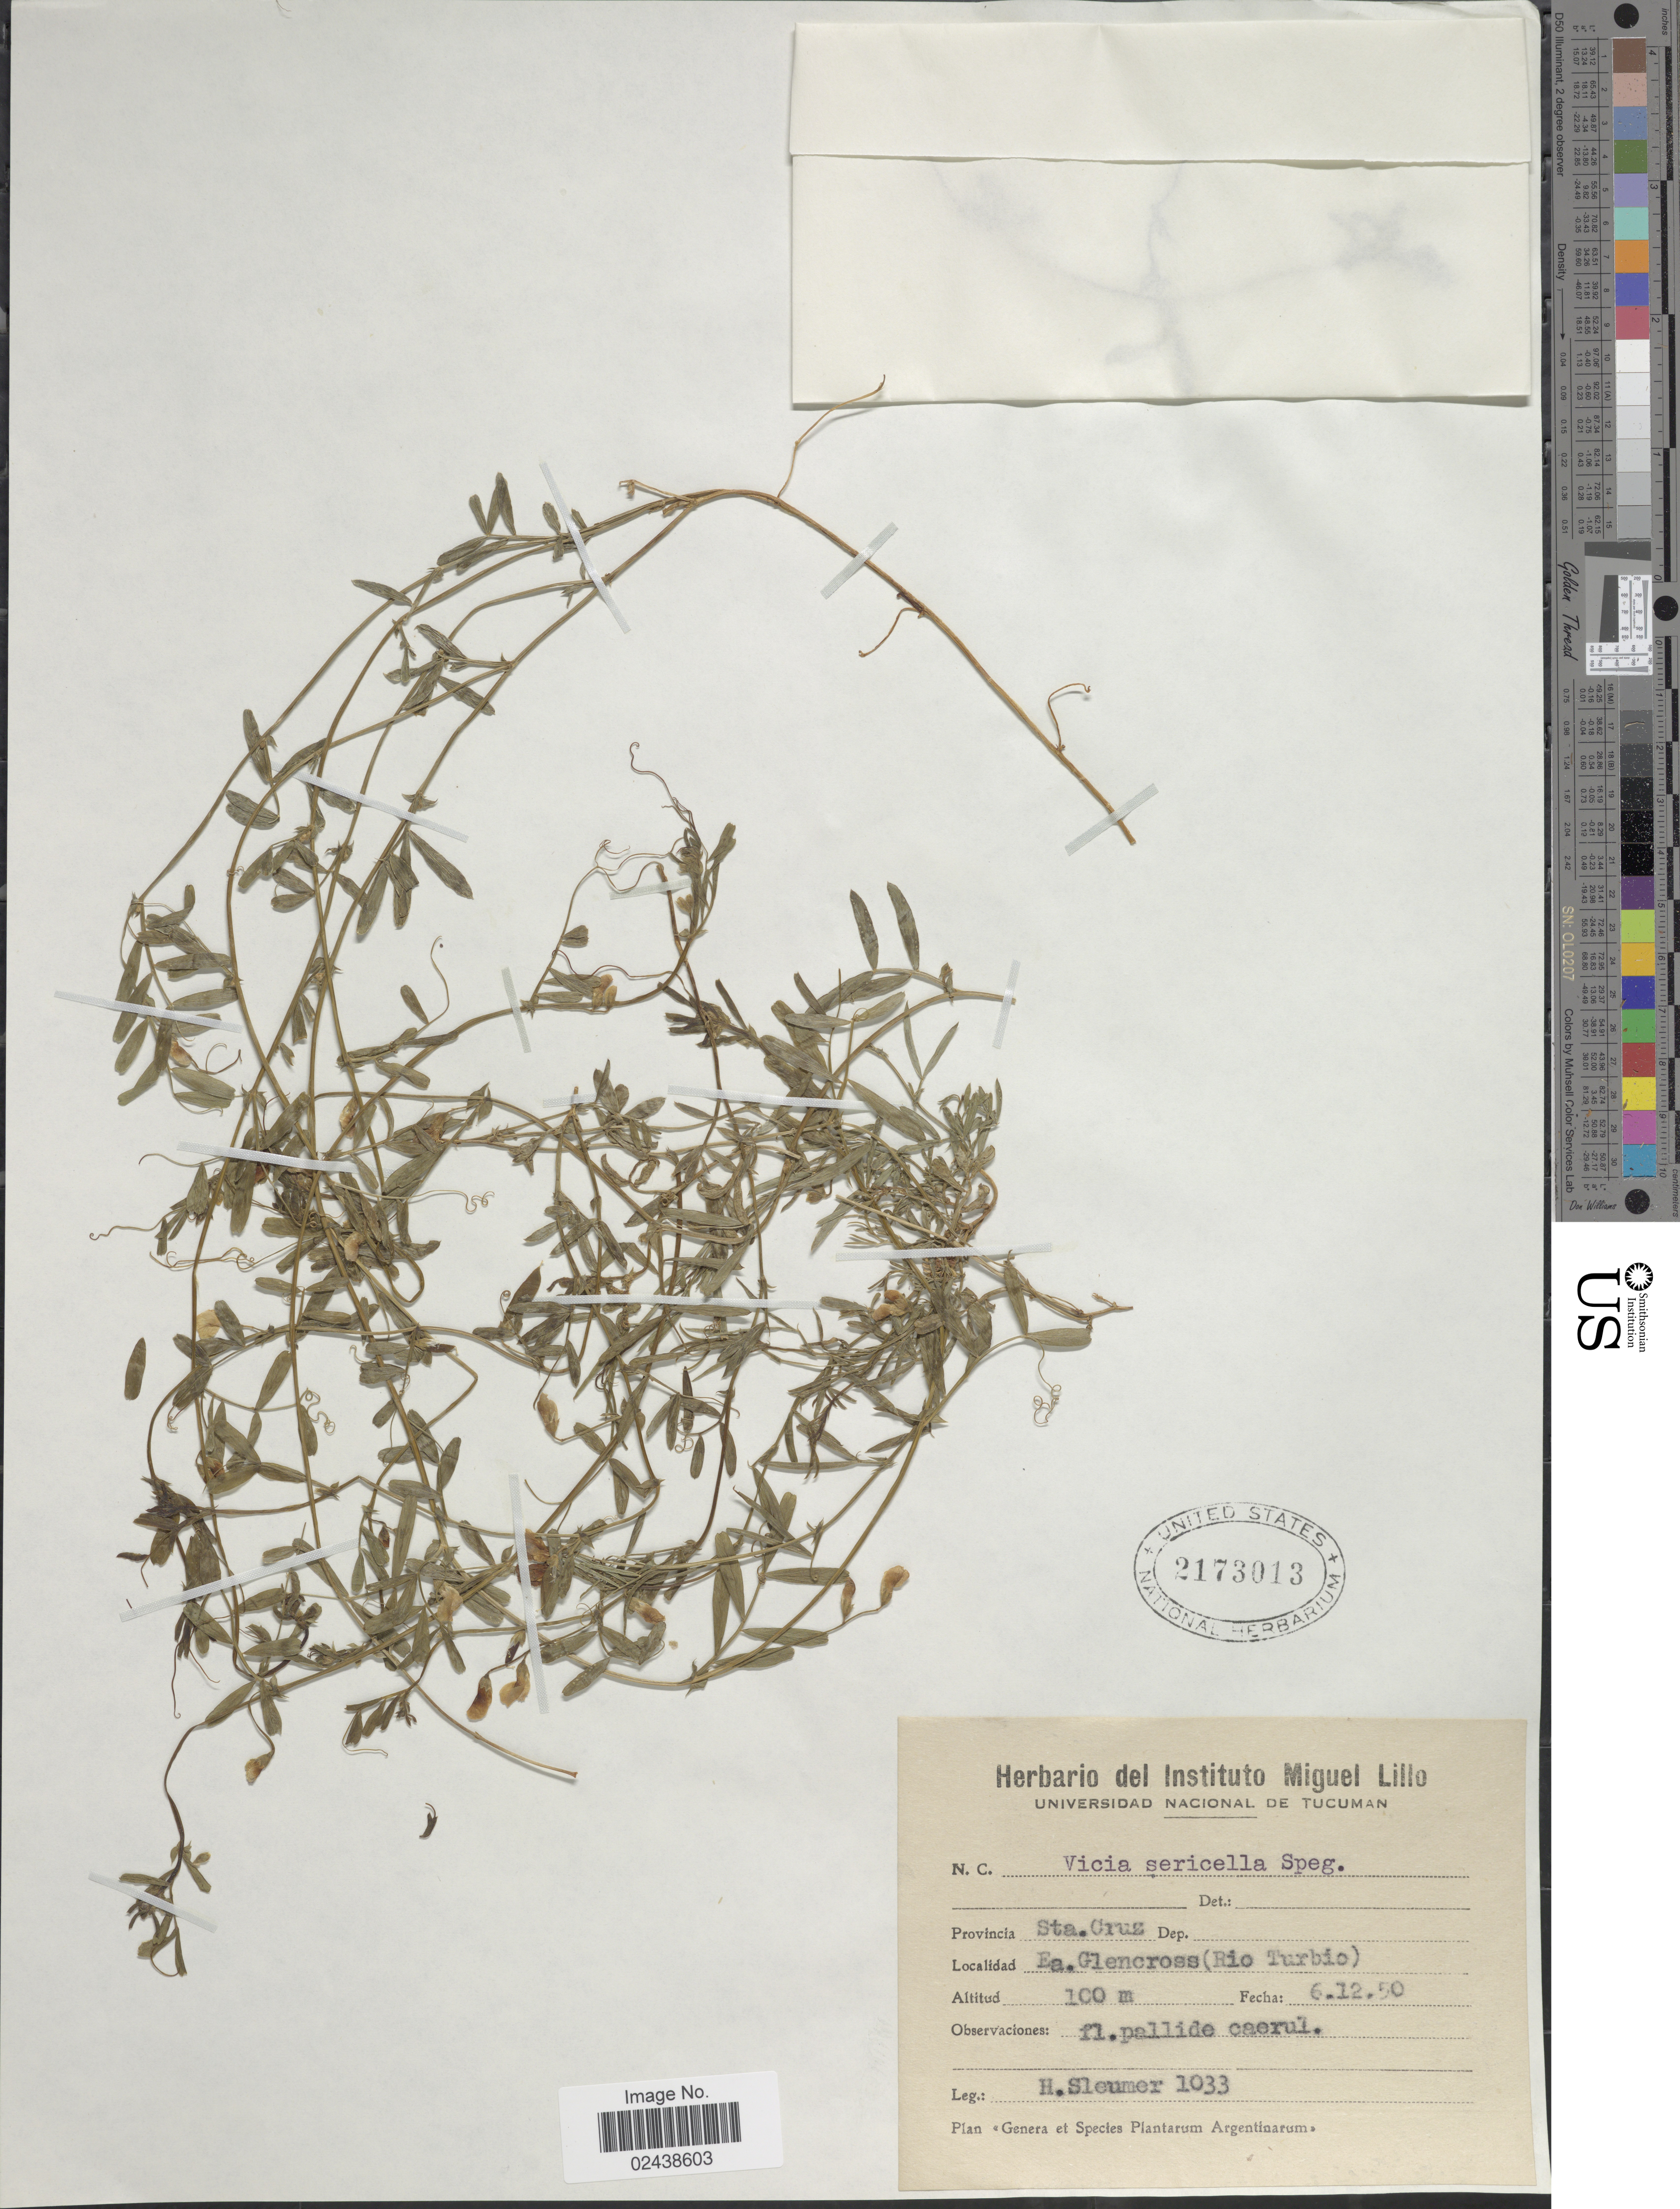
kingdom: Plantae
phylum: Tracheophyta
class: Magnoliopsida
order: Fabales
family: Fabaceae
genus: Vicia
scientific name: Vicia sericella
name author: Speg.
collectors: H. O. Sleumer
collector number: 1033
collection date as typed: Transcribed d/m/y: 6/12/50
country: Argentina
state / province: Santa Cruz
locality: Prov. Sta. Cruz. Ea. Glencross (Rio Turbio)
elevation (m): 100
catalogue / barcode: US 2173013